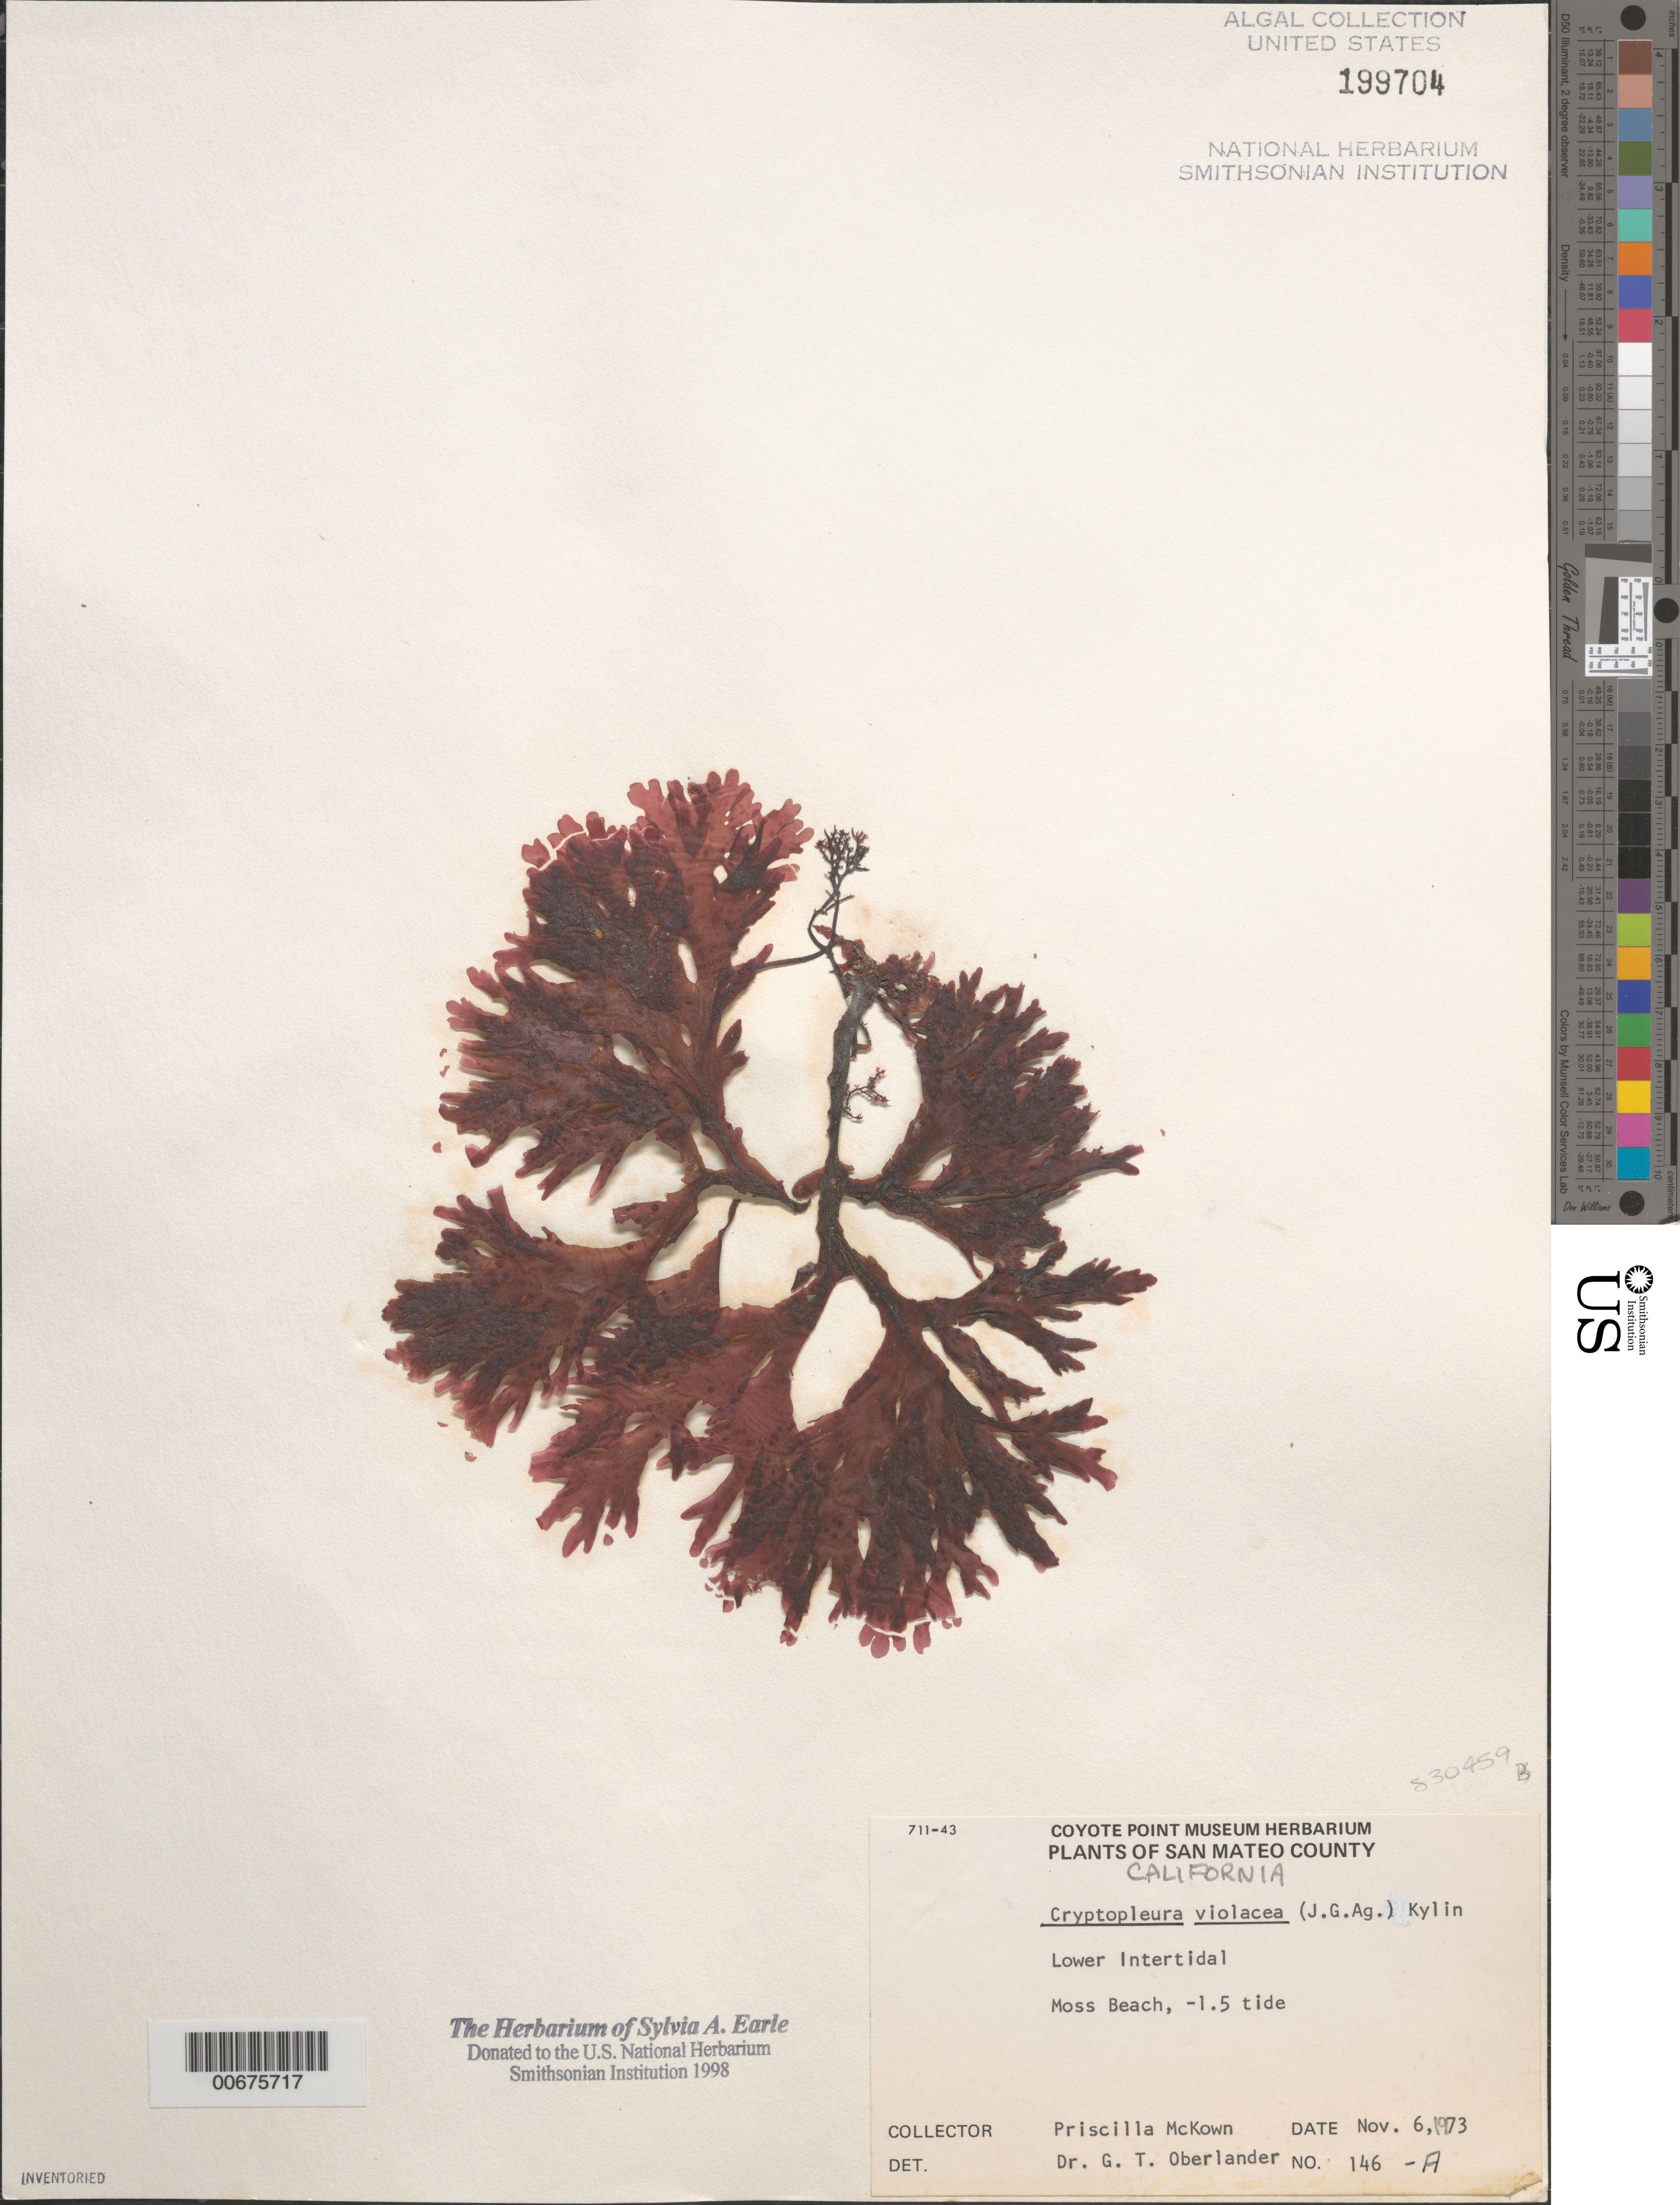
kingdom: Plantae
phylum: Rhodophyta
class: Florideophyceae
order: Ceramiales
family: Delesseriaceae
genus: Cryptopleura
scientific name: Cryptopleura violacea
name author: (J. Ag.) Kylin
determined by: Oberlander, G. T.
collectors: P. McKown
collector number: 146a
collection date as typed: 06 Nov 1973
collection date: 1973-11-06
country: United States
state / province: California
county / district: San Mateo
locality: Moss Beach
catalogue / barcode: US 199704